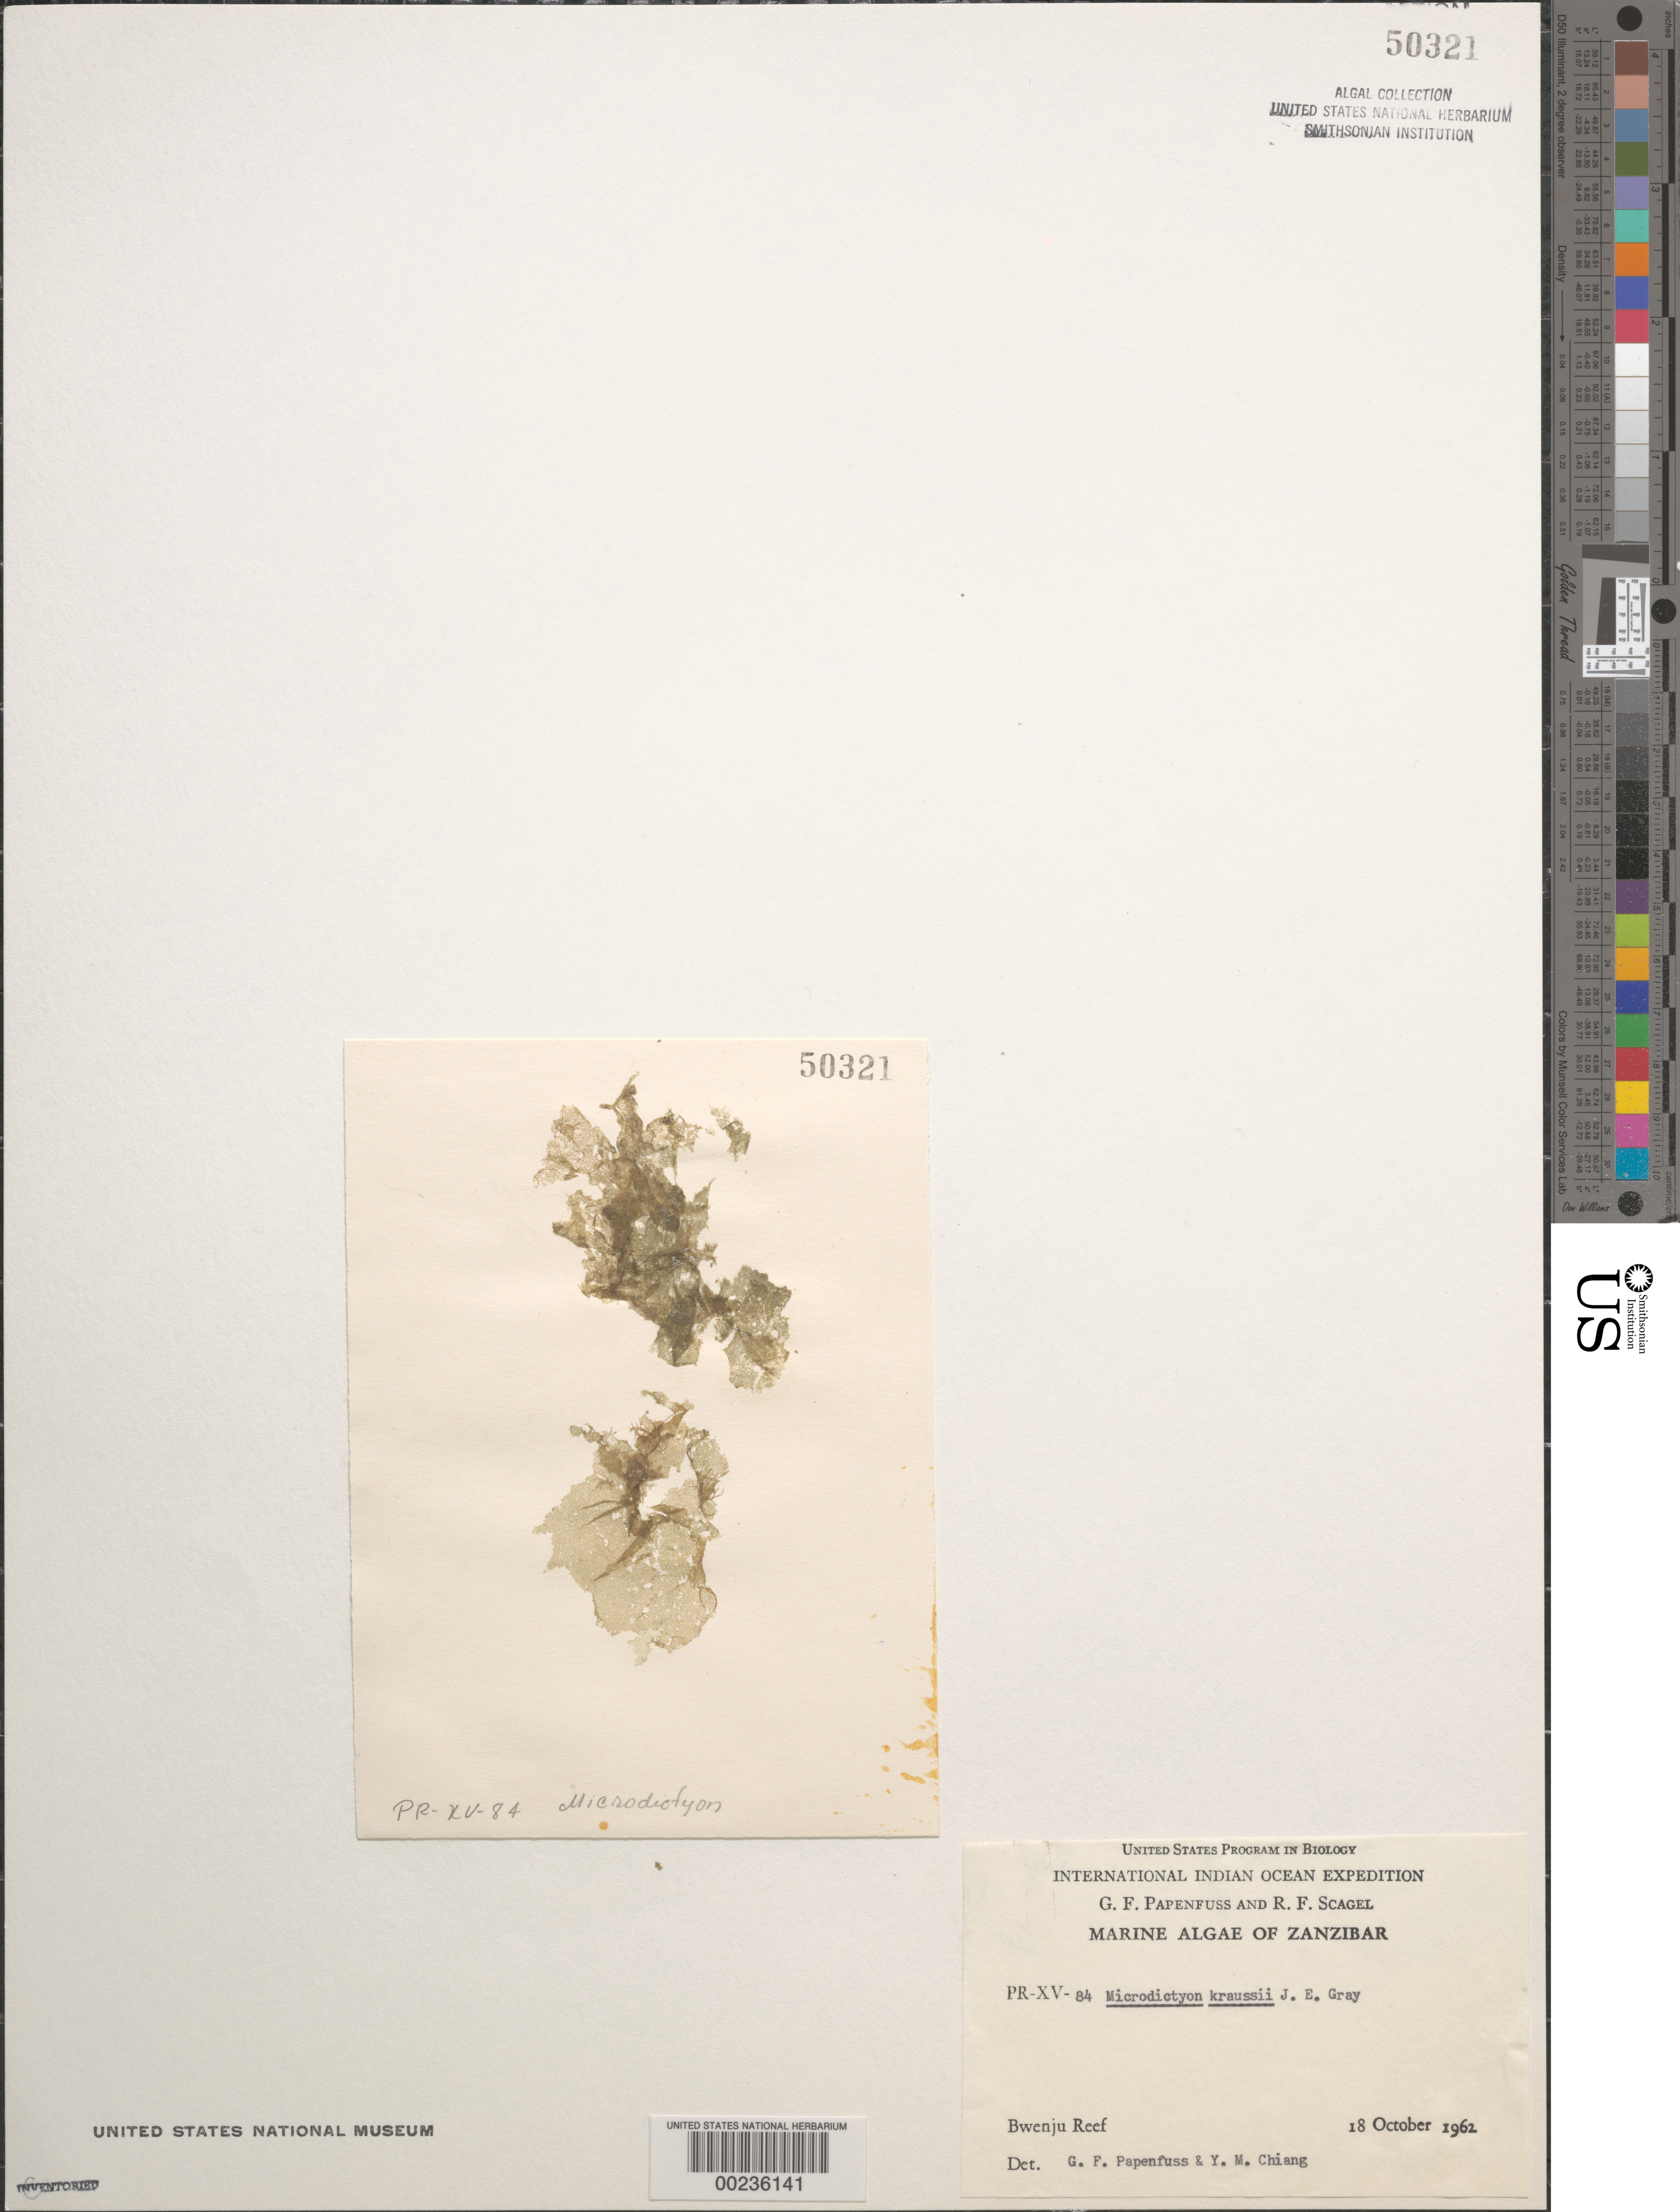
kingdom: Plantae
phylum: Chlorophyta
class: Ulvophyceae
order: Cladophorales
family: Anadyomenaceae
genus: Microdictyon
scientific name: Microdictyon kraussii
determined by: Papenfuss, G. F.; Chiang, Y. M.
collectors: G. Papenfuss & R. F. Scagel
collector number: PR-XV-84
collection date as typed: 18 Oct 1962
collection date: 1962-10-18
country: Tanzania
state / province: Zanzibar Central/South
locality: Bwenju Reef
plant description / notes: International Indian Ocean Expedition, 1962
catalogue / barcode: US 50321